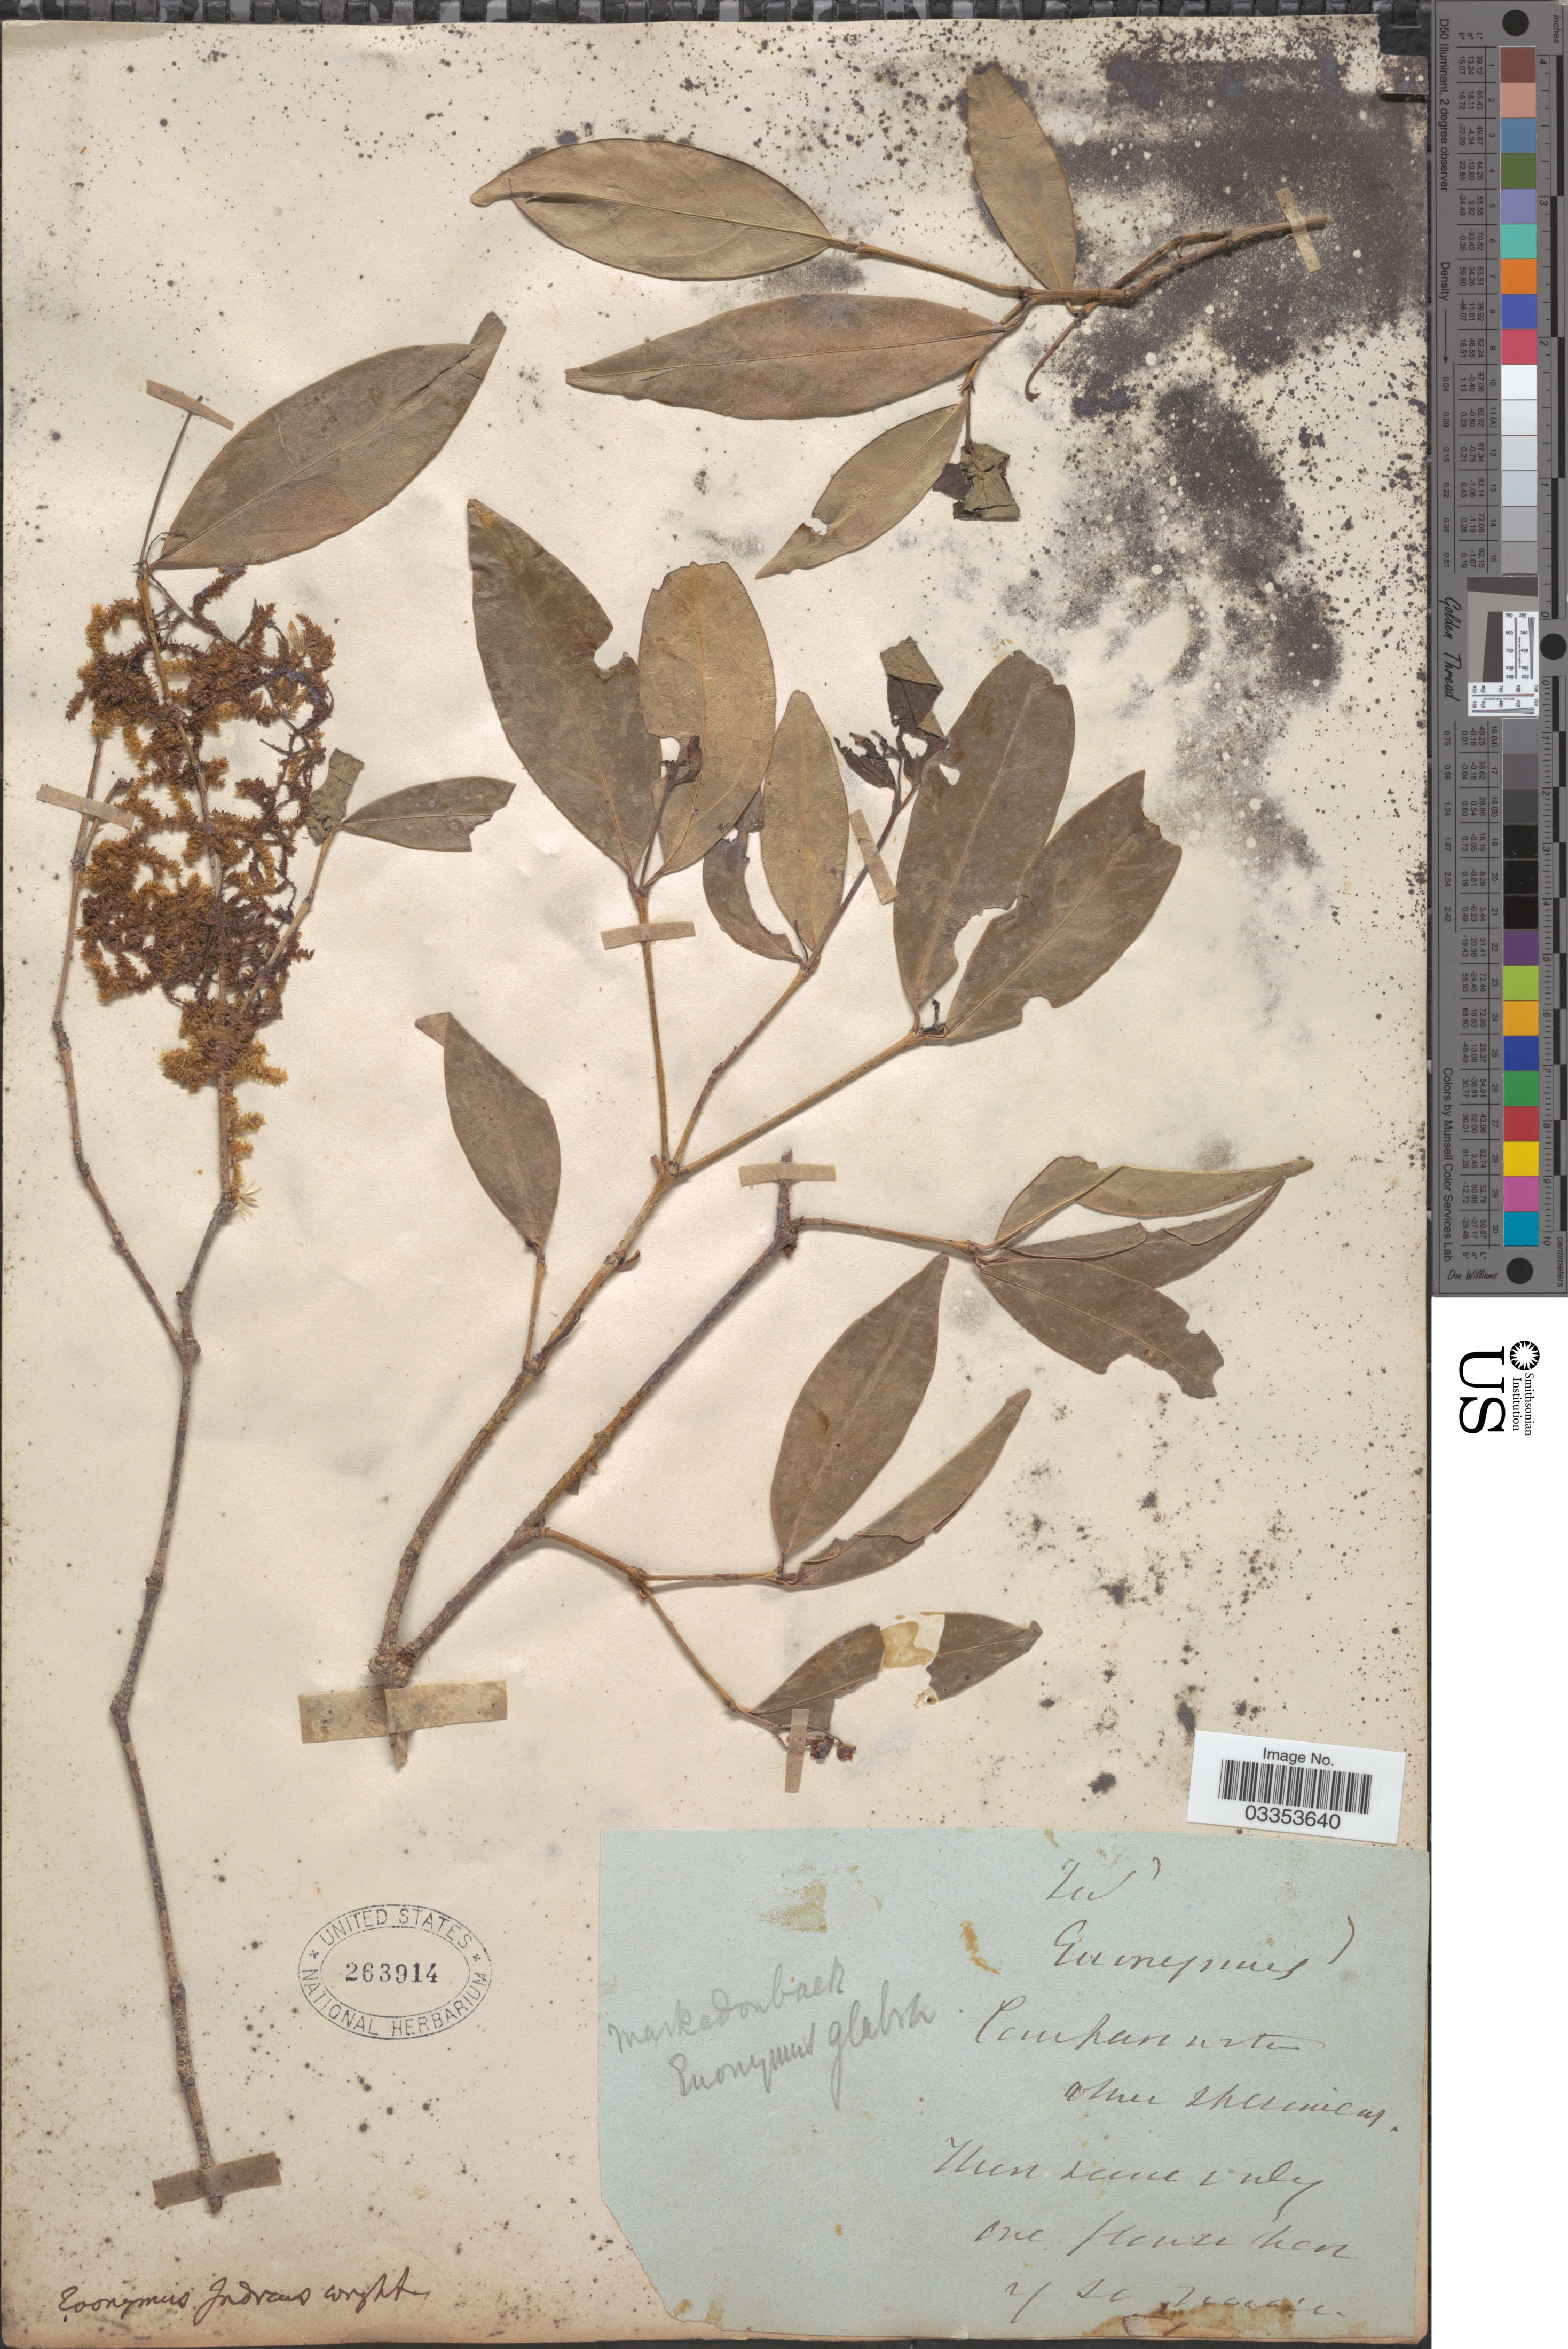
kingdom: Plantae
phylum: Tracheophyta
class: Magnoliopsida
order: Celastrales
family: Celastraceae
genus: Euonymus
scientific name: Euonymus sp.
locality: Then Duneinly [unsure placement] [interpreted].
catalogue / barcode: US 263914